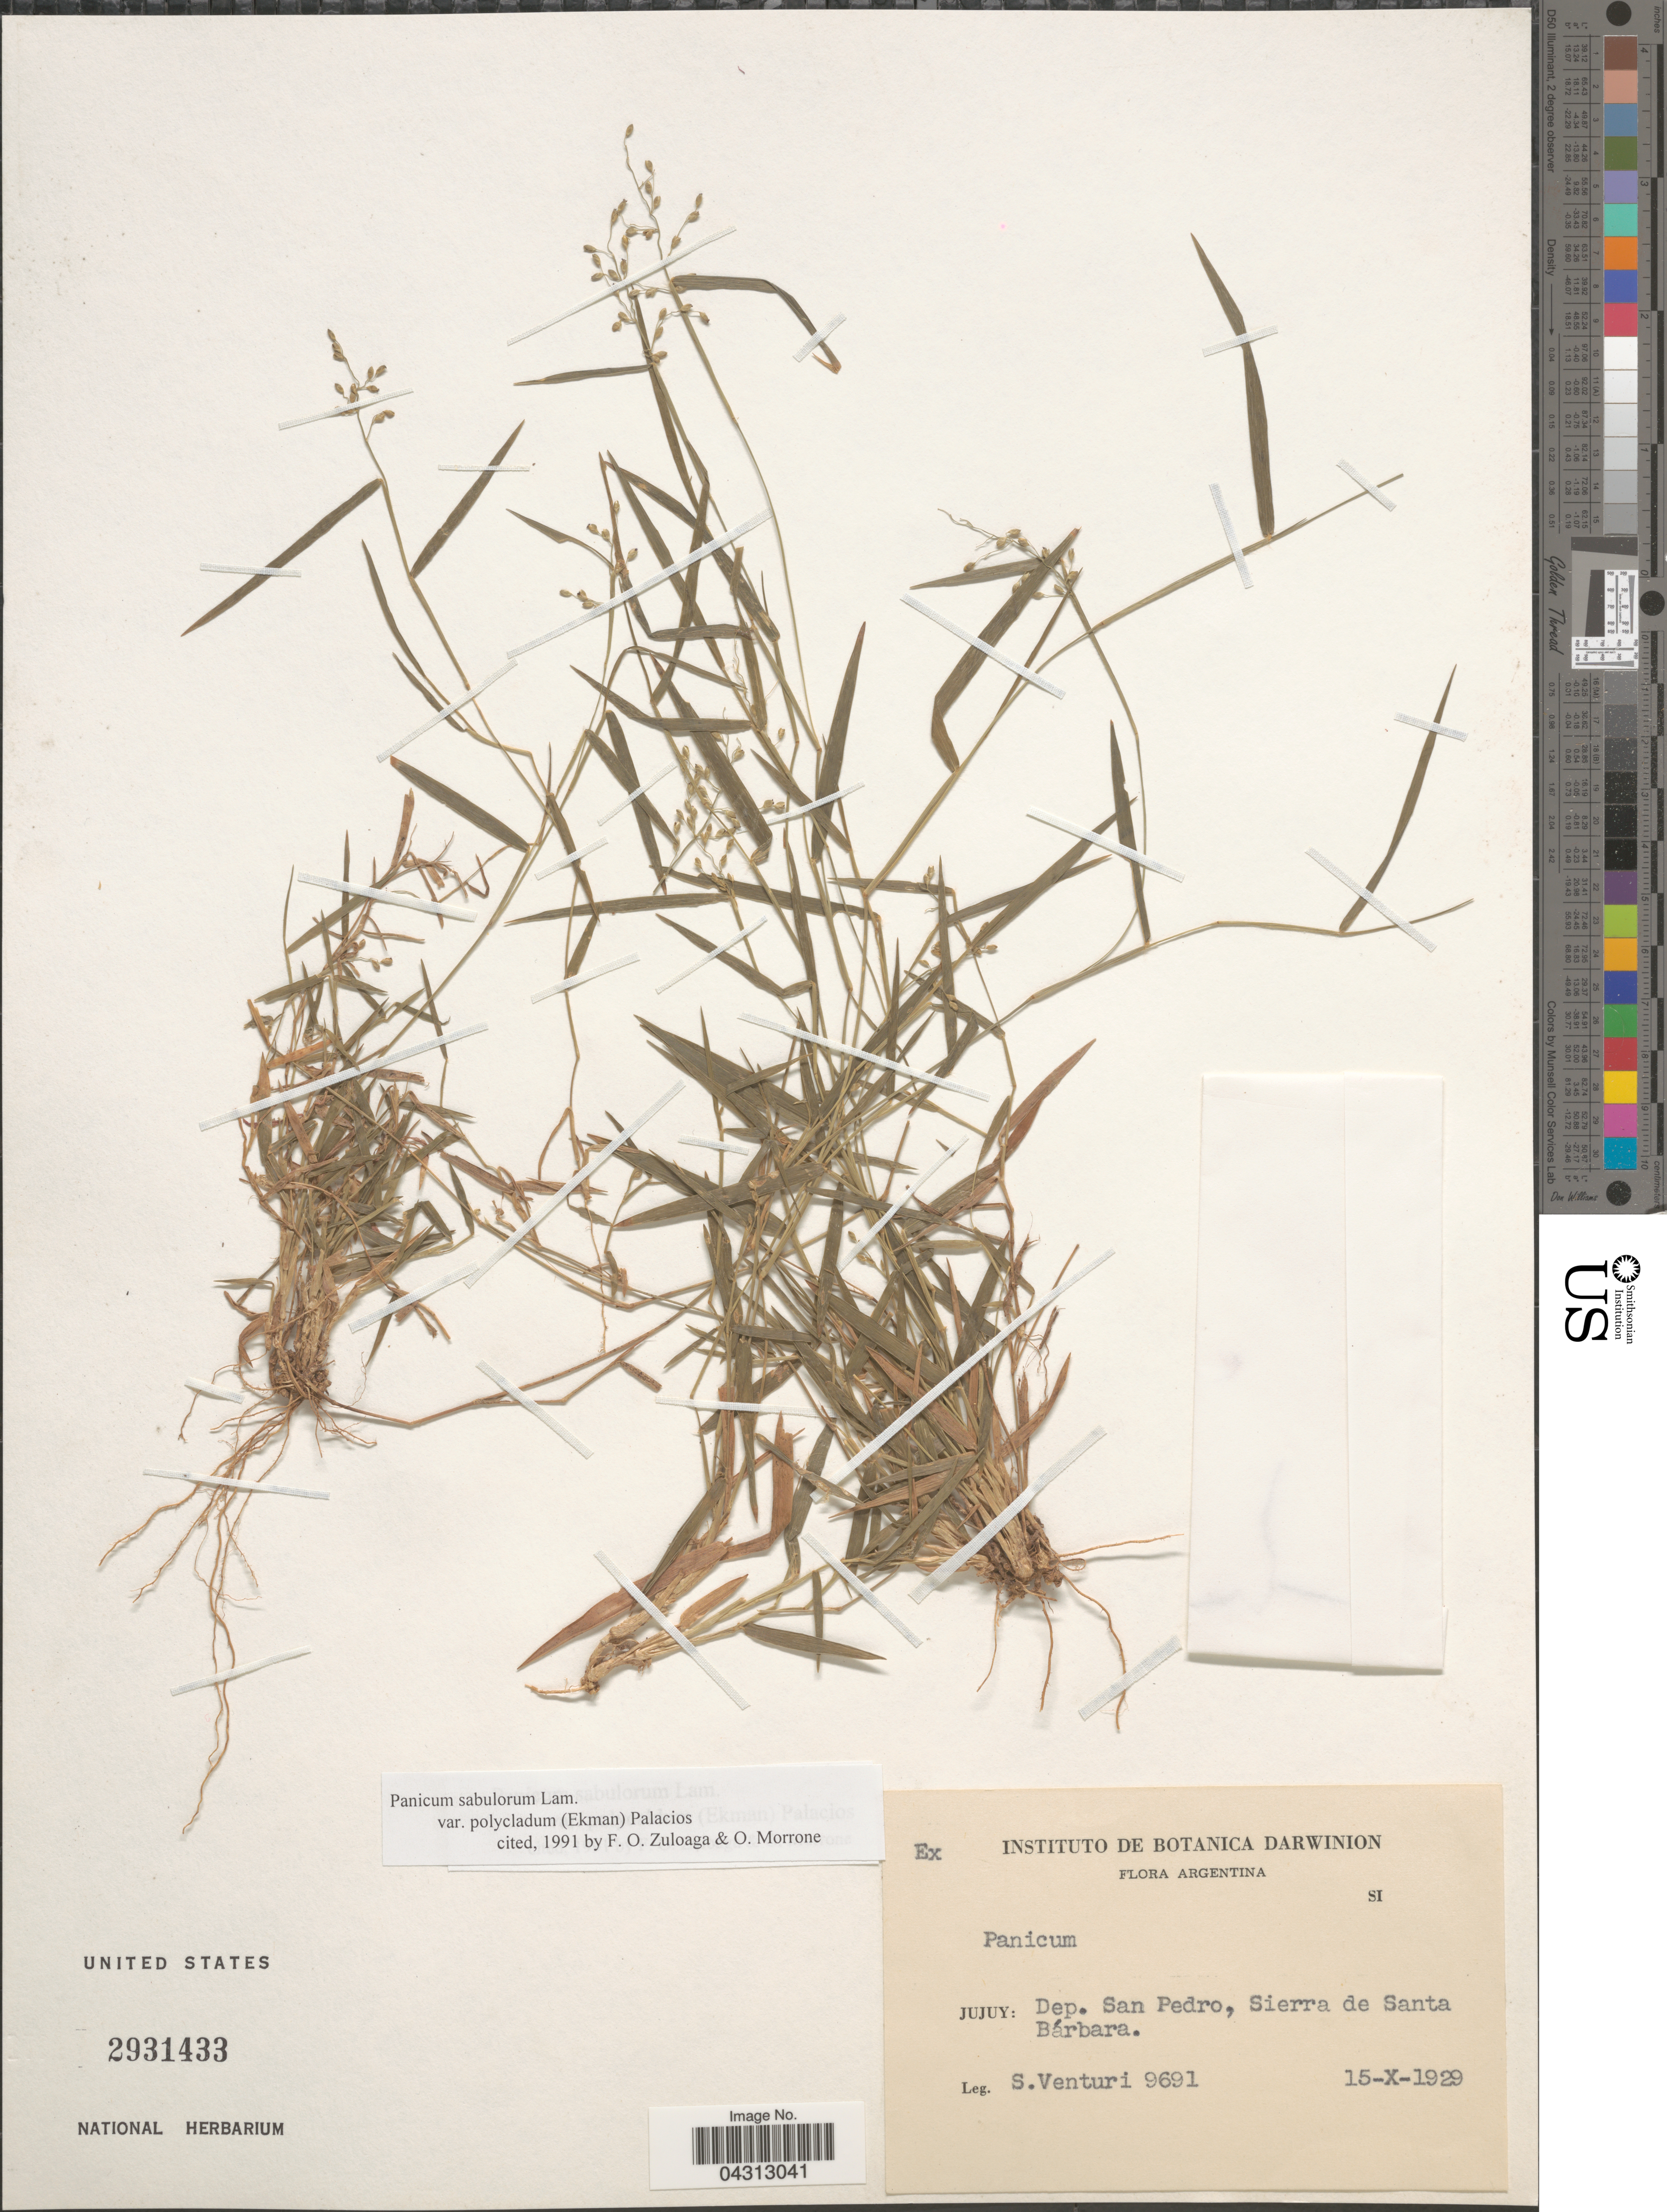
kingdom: Plantae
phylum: Tracheophyta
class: Liliopsida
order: Poales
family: Poaceae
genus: Dichanthelium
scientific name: Dichanthelium sabulorum var. polycladum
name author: (Ekman) Zuloaga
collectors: S. Venturi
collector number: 9691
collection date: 1929-10-15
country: Argentina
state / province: Jujuy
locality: Dep. San Pedro, Sierra de Santa Bárbara.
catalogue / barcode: US 2931433